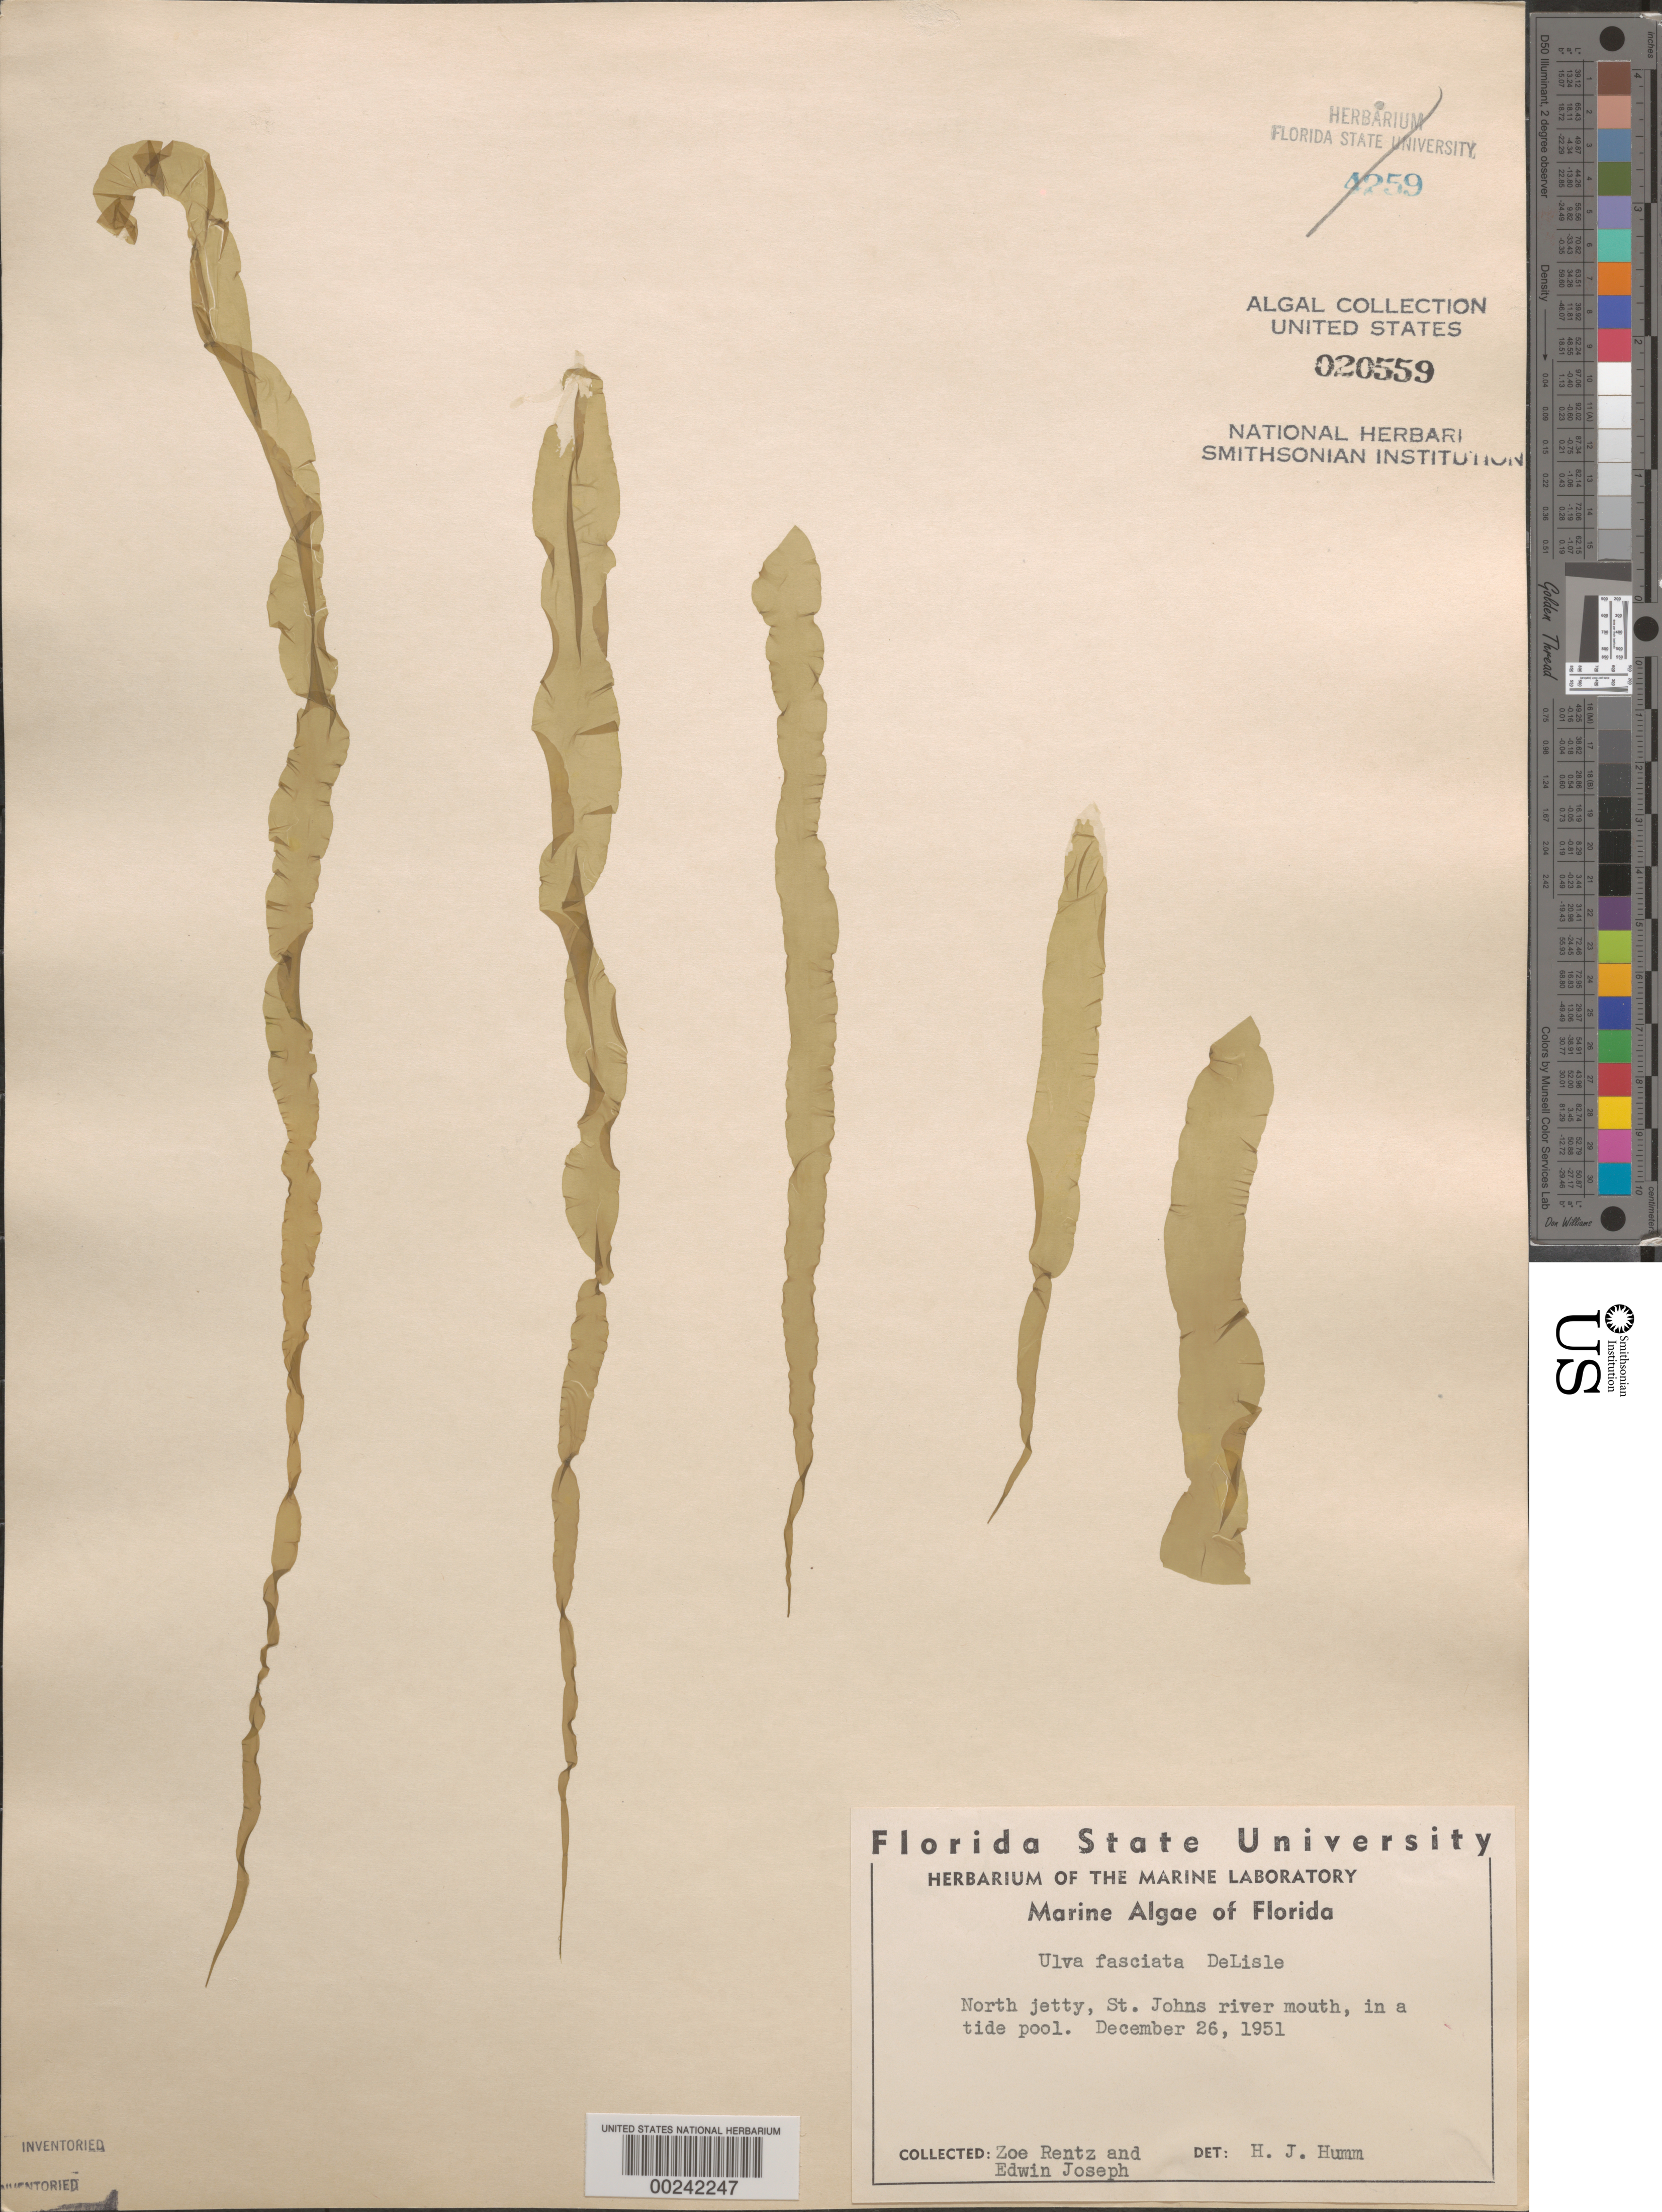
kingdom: Plantae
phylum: Chlorophyta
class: Ulvophyceae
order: Ulvales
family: Ulvaceae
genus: Ulva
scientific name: Ulva lactuca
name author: L.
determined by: Algae name updating Project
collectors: Z. Rentz & E. Joseph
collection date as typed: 26 Dec 1951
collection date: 1951-12-26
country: United States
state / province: Florida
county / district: Saint Johns County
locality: St. Johns River mouth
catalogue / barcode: US 20559